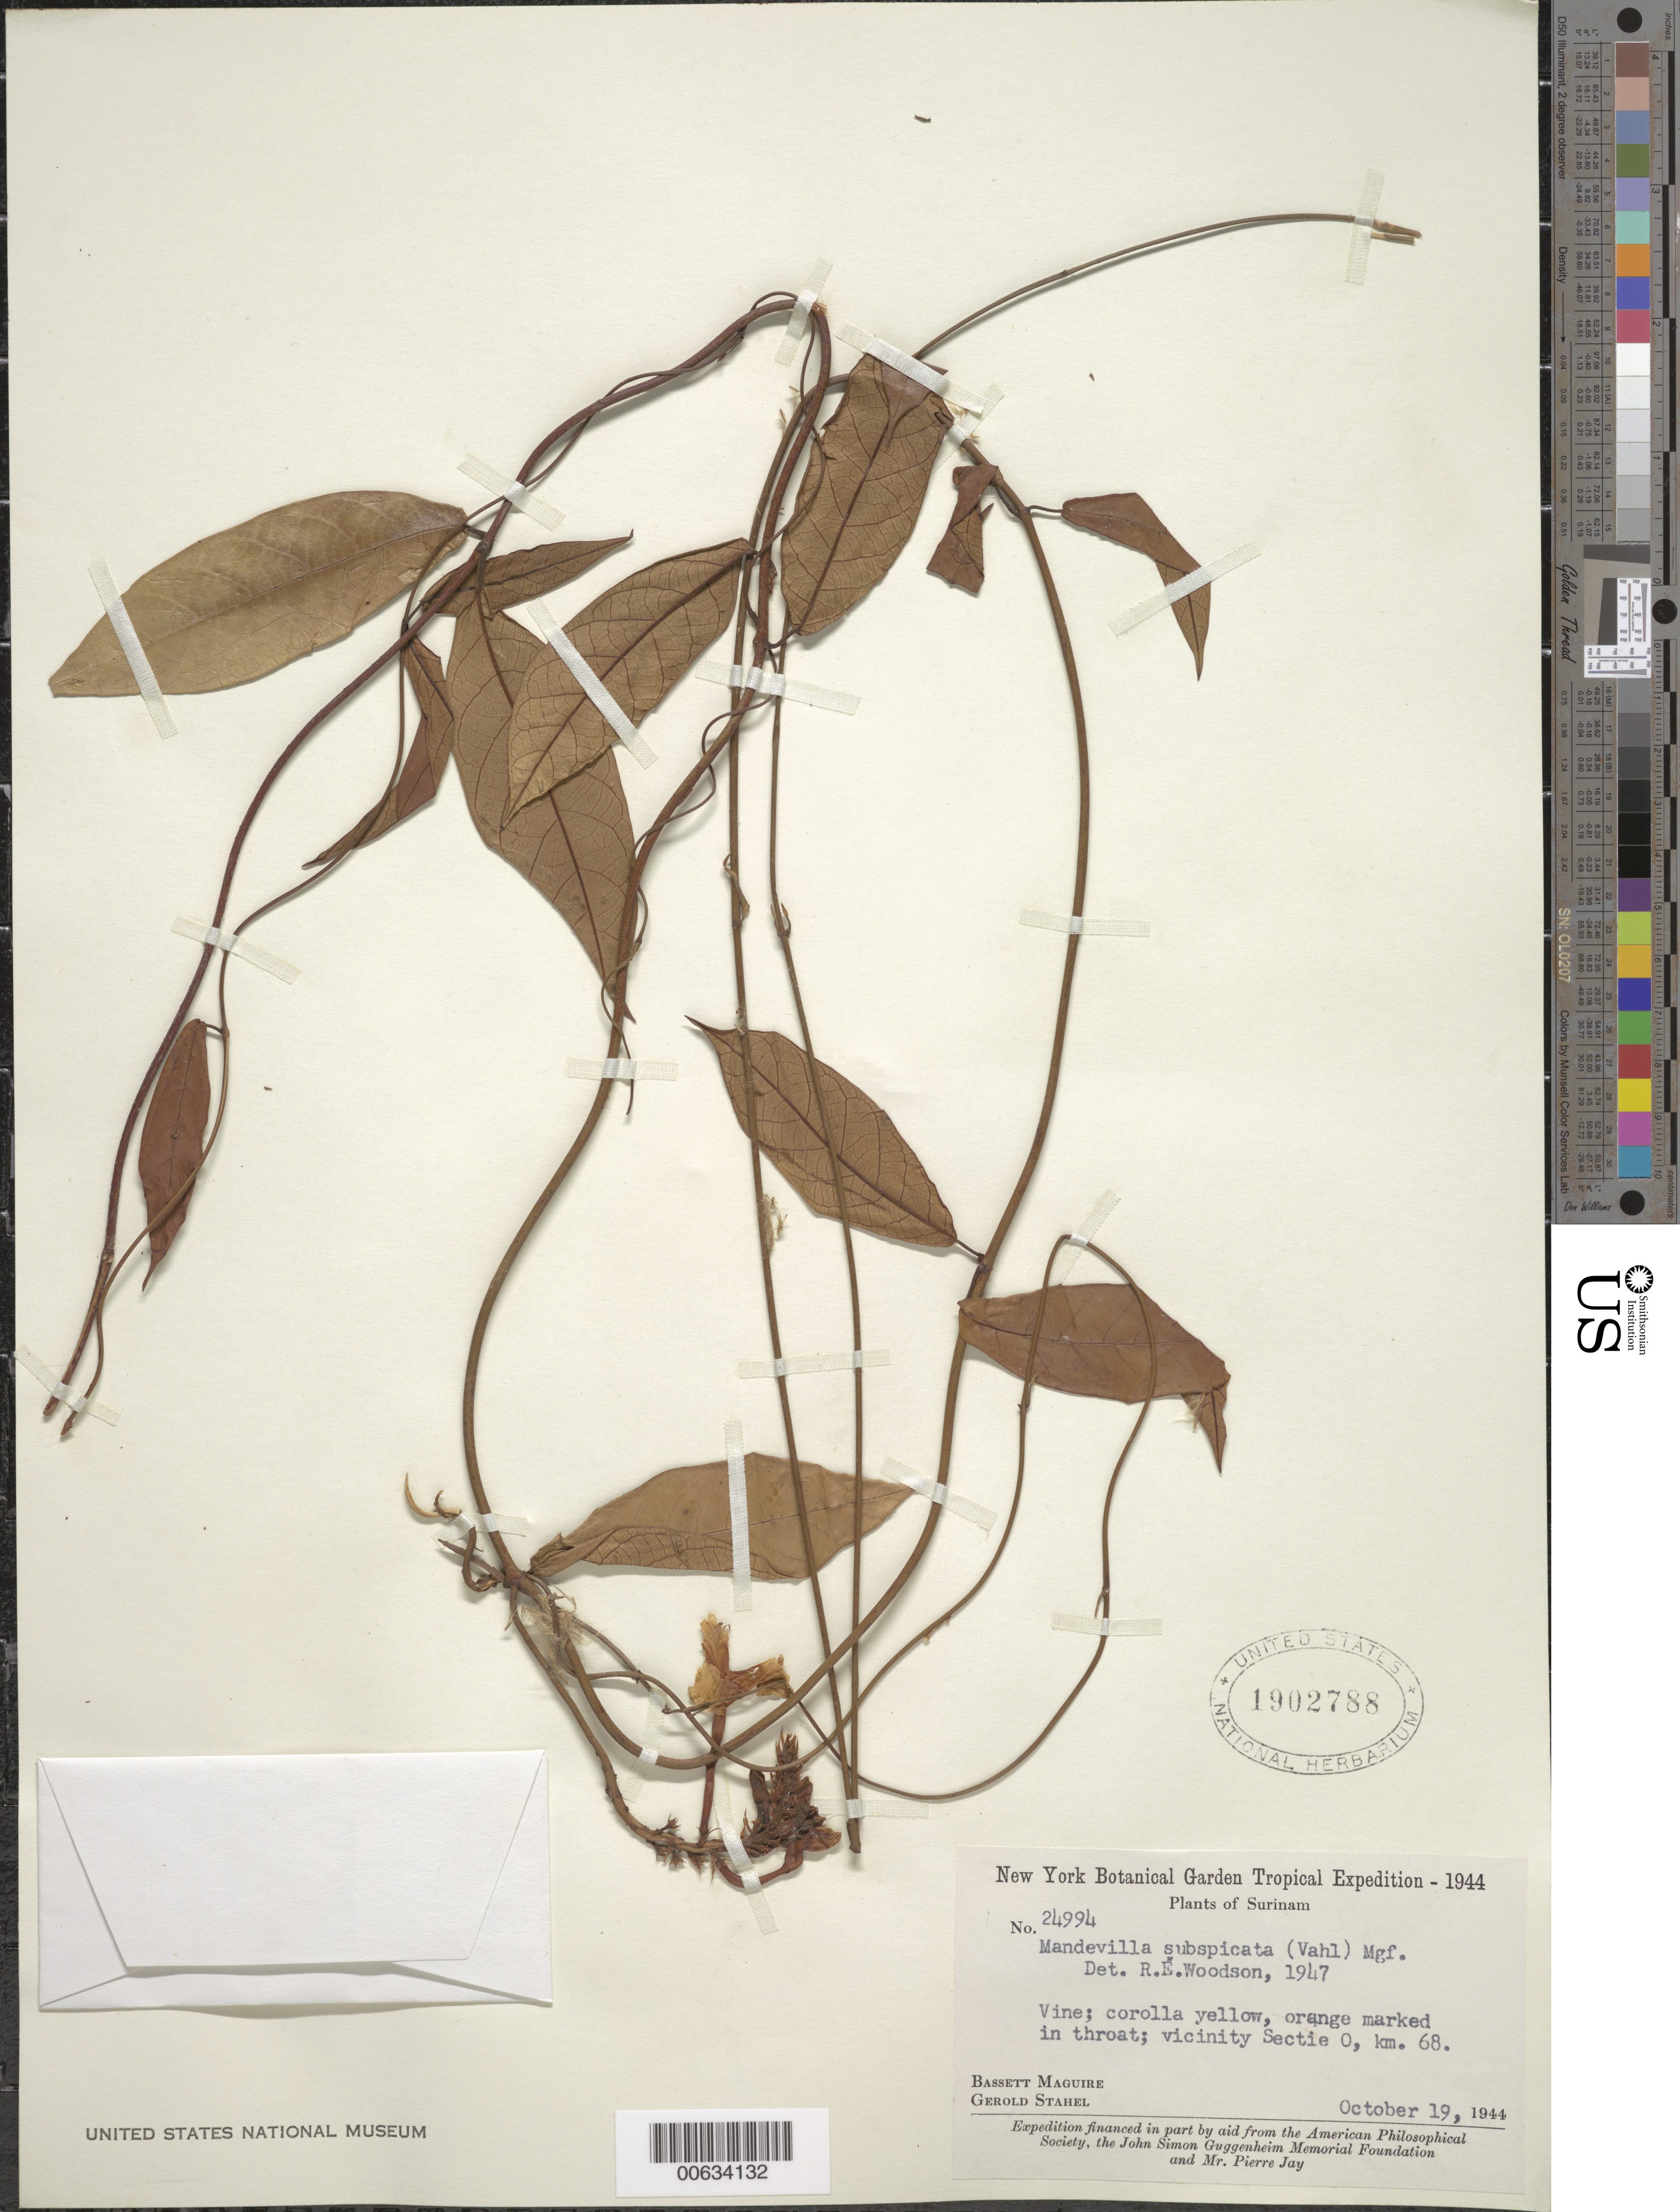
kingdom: Plantae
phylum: Tracheophyta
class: Magnoliopsida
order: Gentianales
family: Apocynaceae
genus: Mandevilla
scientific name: Mandevilla subspicata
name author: (Vahl) Markgr.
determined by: Woodson, R. E., Jr.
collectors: B. Maguire & G. Stahel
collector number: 24994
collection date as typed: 19-Oct-44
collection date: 1944-10-19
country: Suriname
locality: Sectie O, km 68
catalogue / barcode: US 1902788